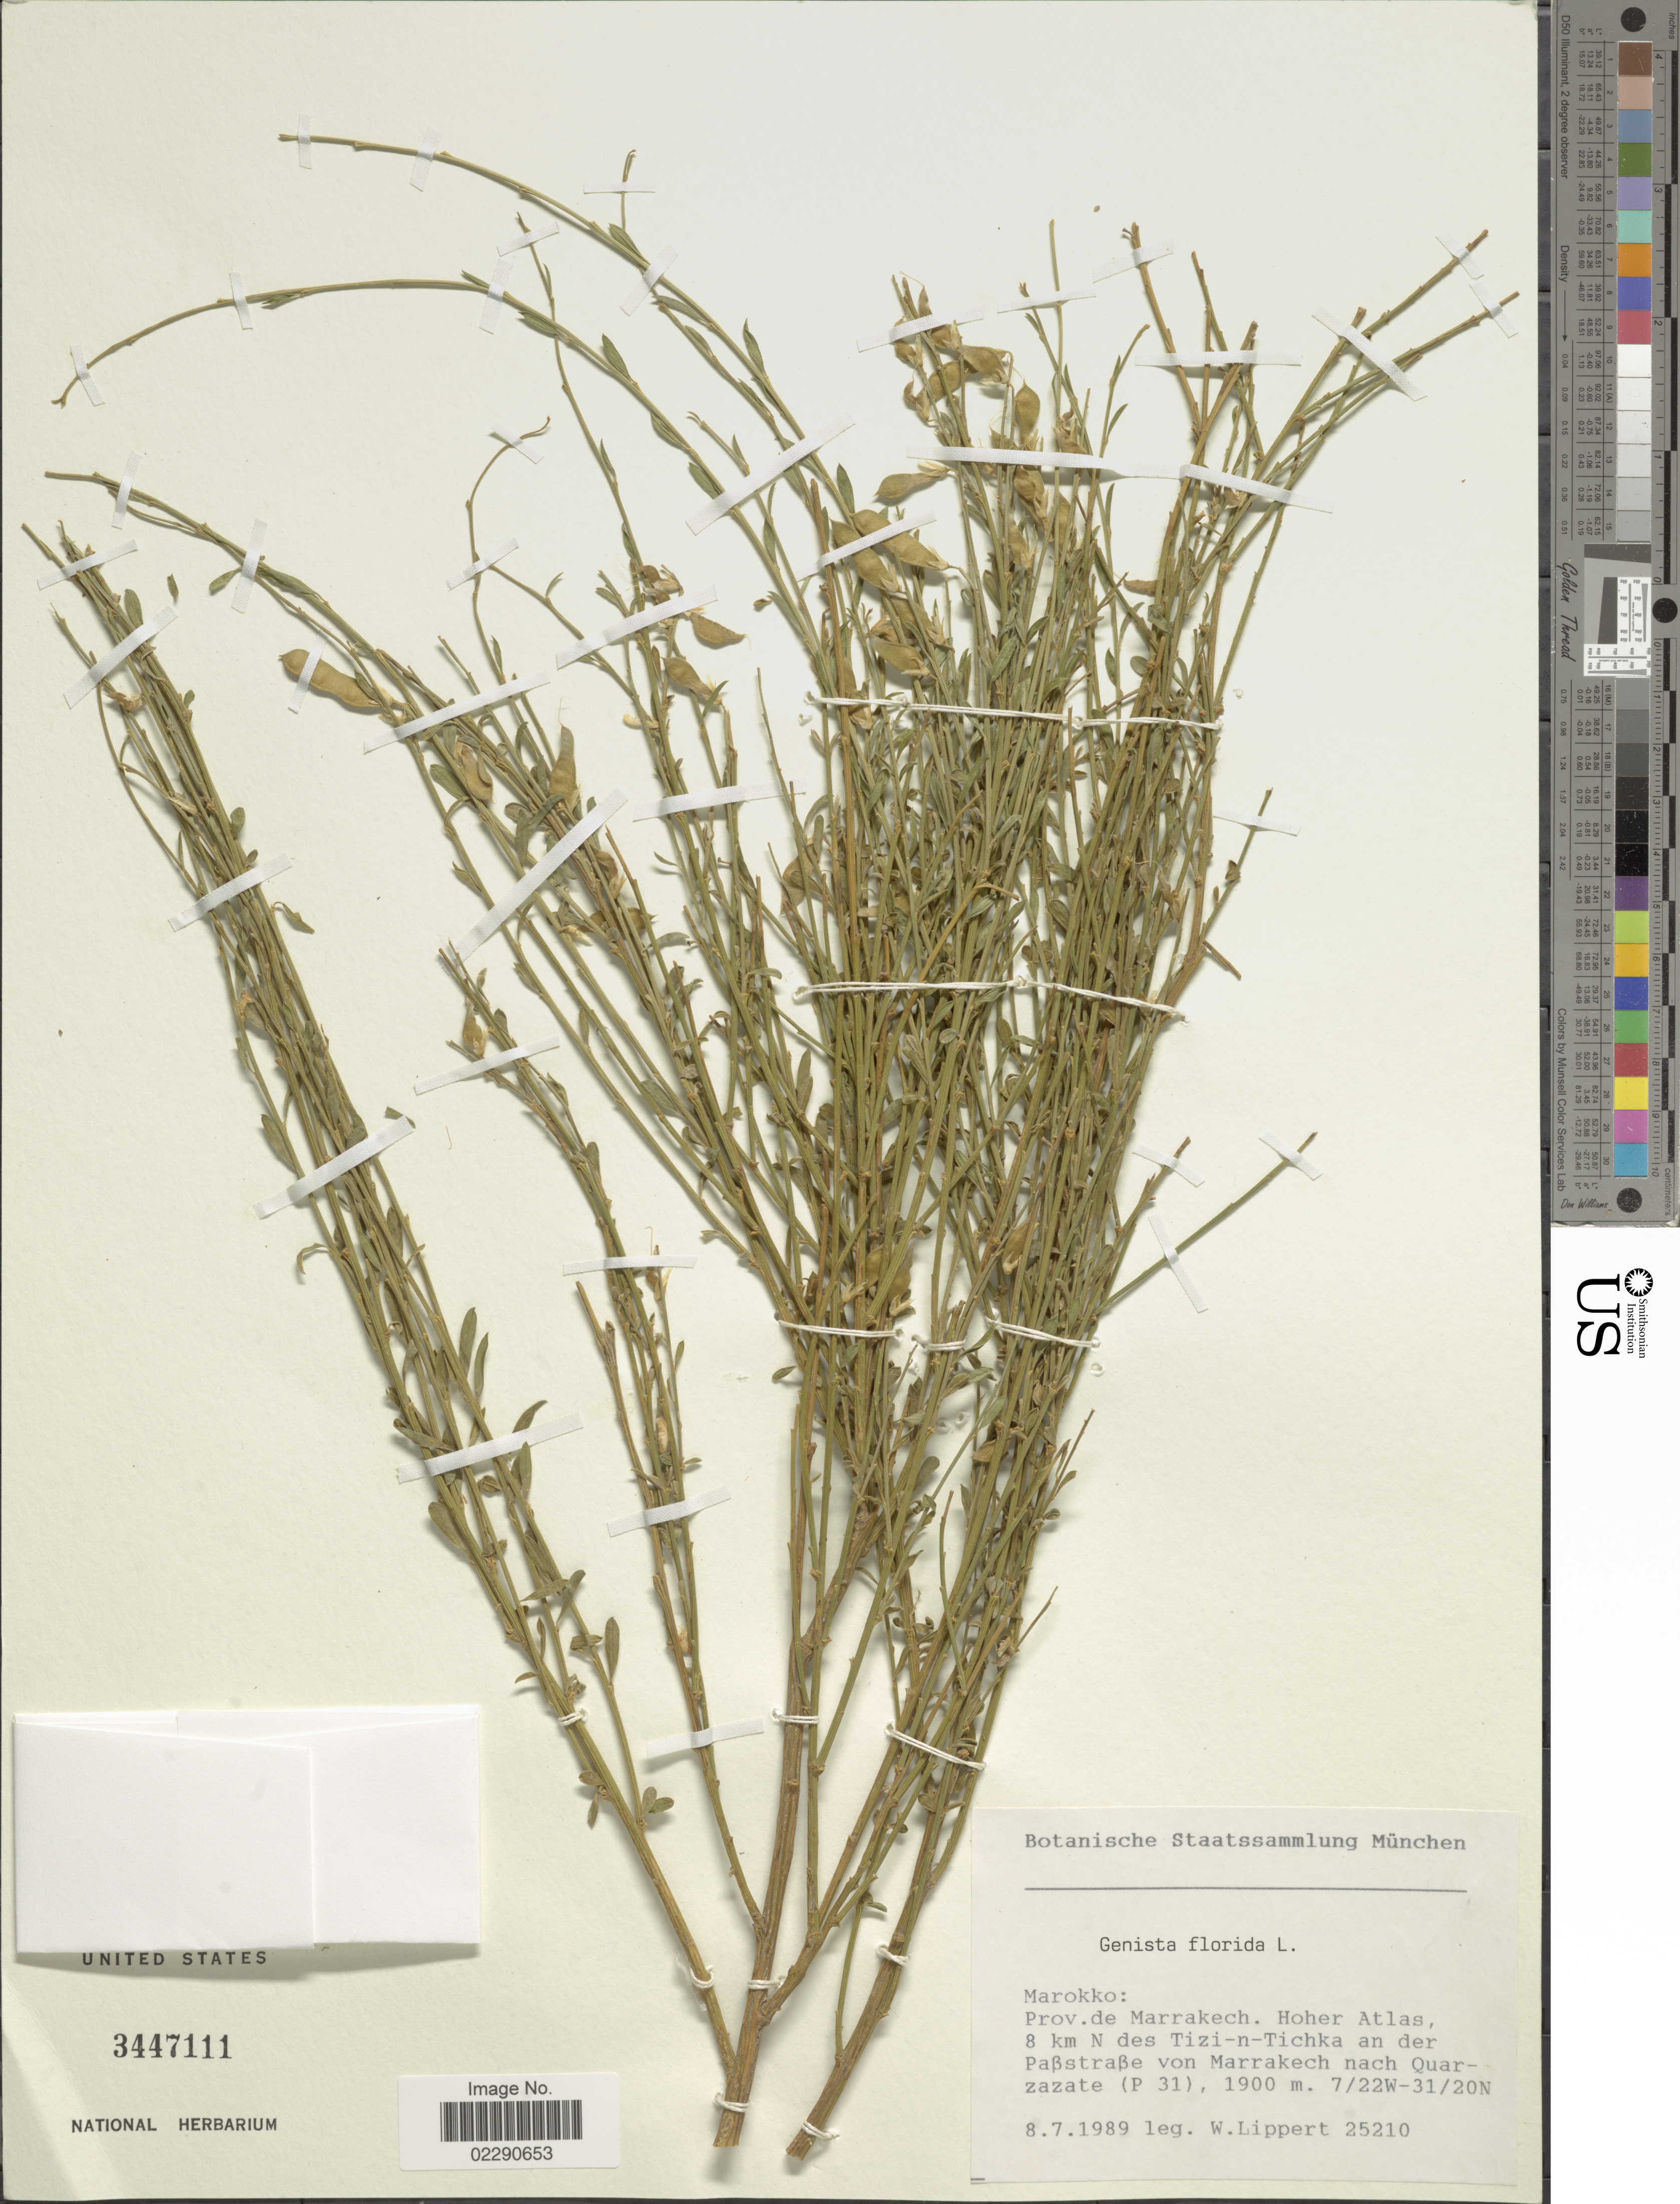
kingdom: Plantae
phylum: Tracheophyta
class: Magnoliopsida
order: Fabales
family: Fabaceae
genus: Genista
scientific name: Genista florida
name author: L.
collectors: W. Lippert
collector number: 25210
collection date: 1989-07-08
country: Morocco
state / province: Marrakech-Tensift-Al Haouz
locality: Prov. de Marrakech, Hoher Atlas, 8 km N des Tizi-n-Tichka an der Pabstrabe von Marrakech nach Qaurzazate (P31)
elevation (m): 1900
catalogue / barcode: US 3447111